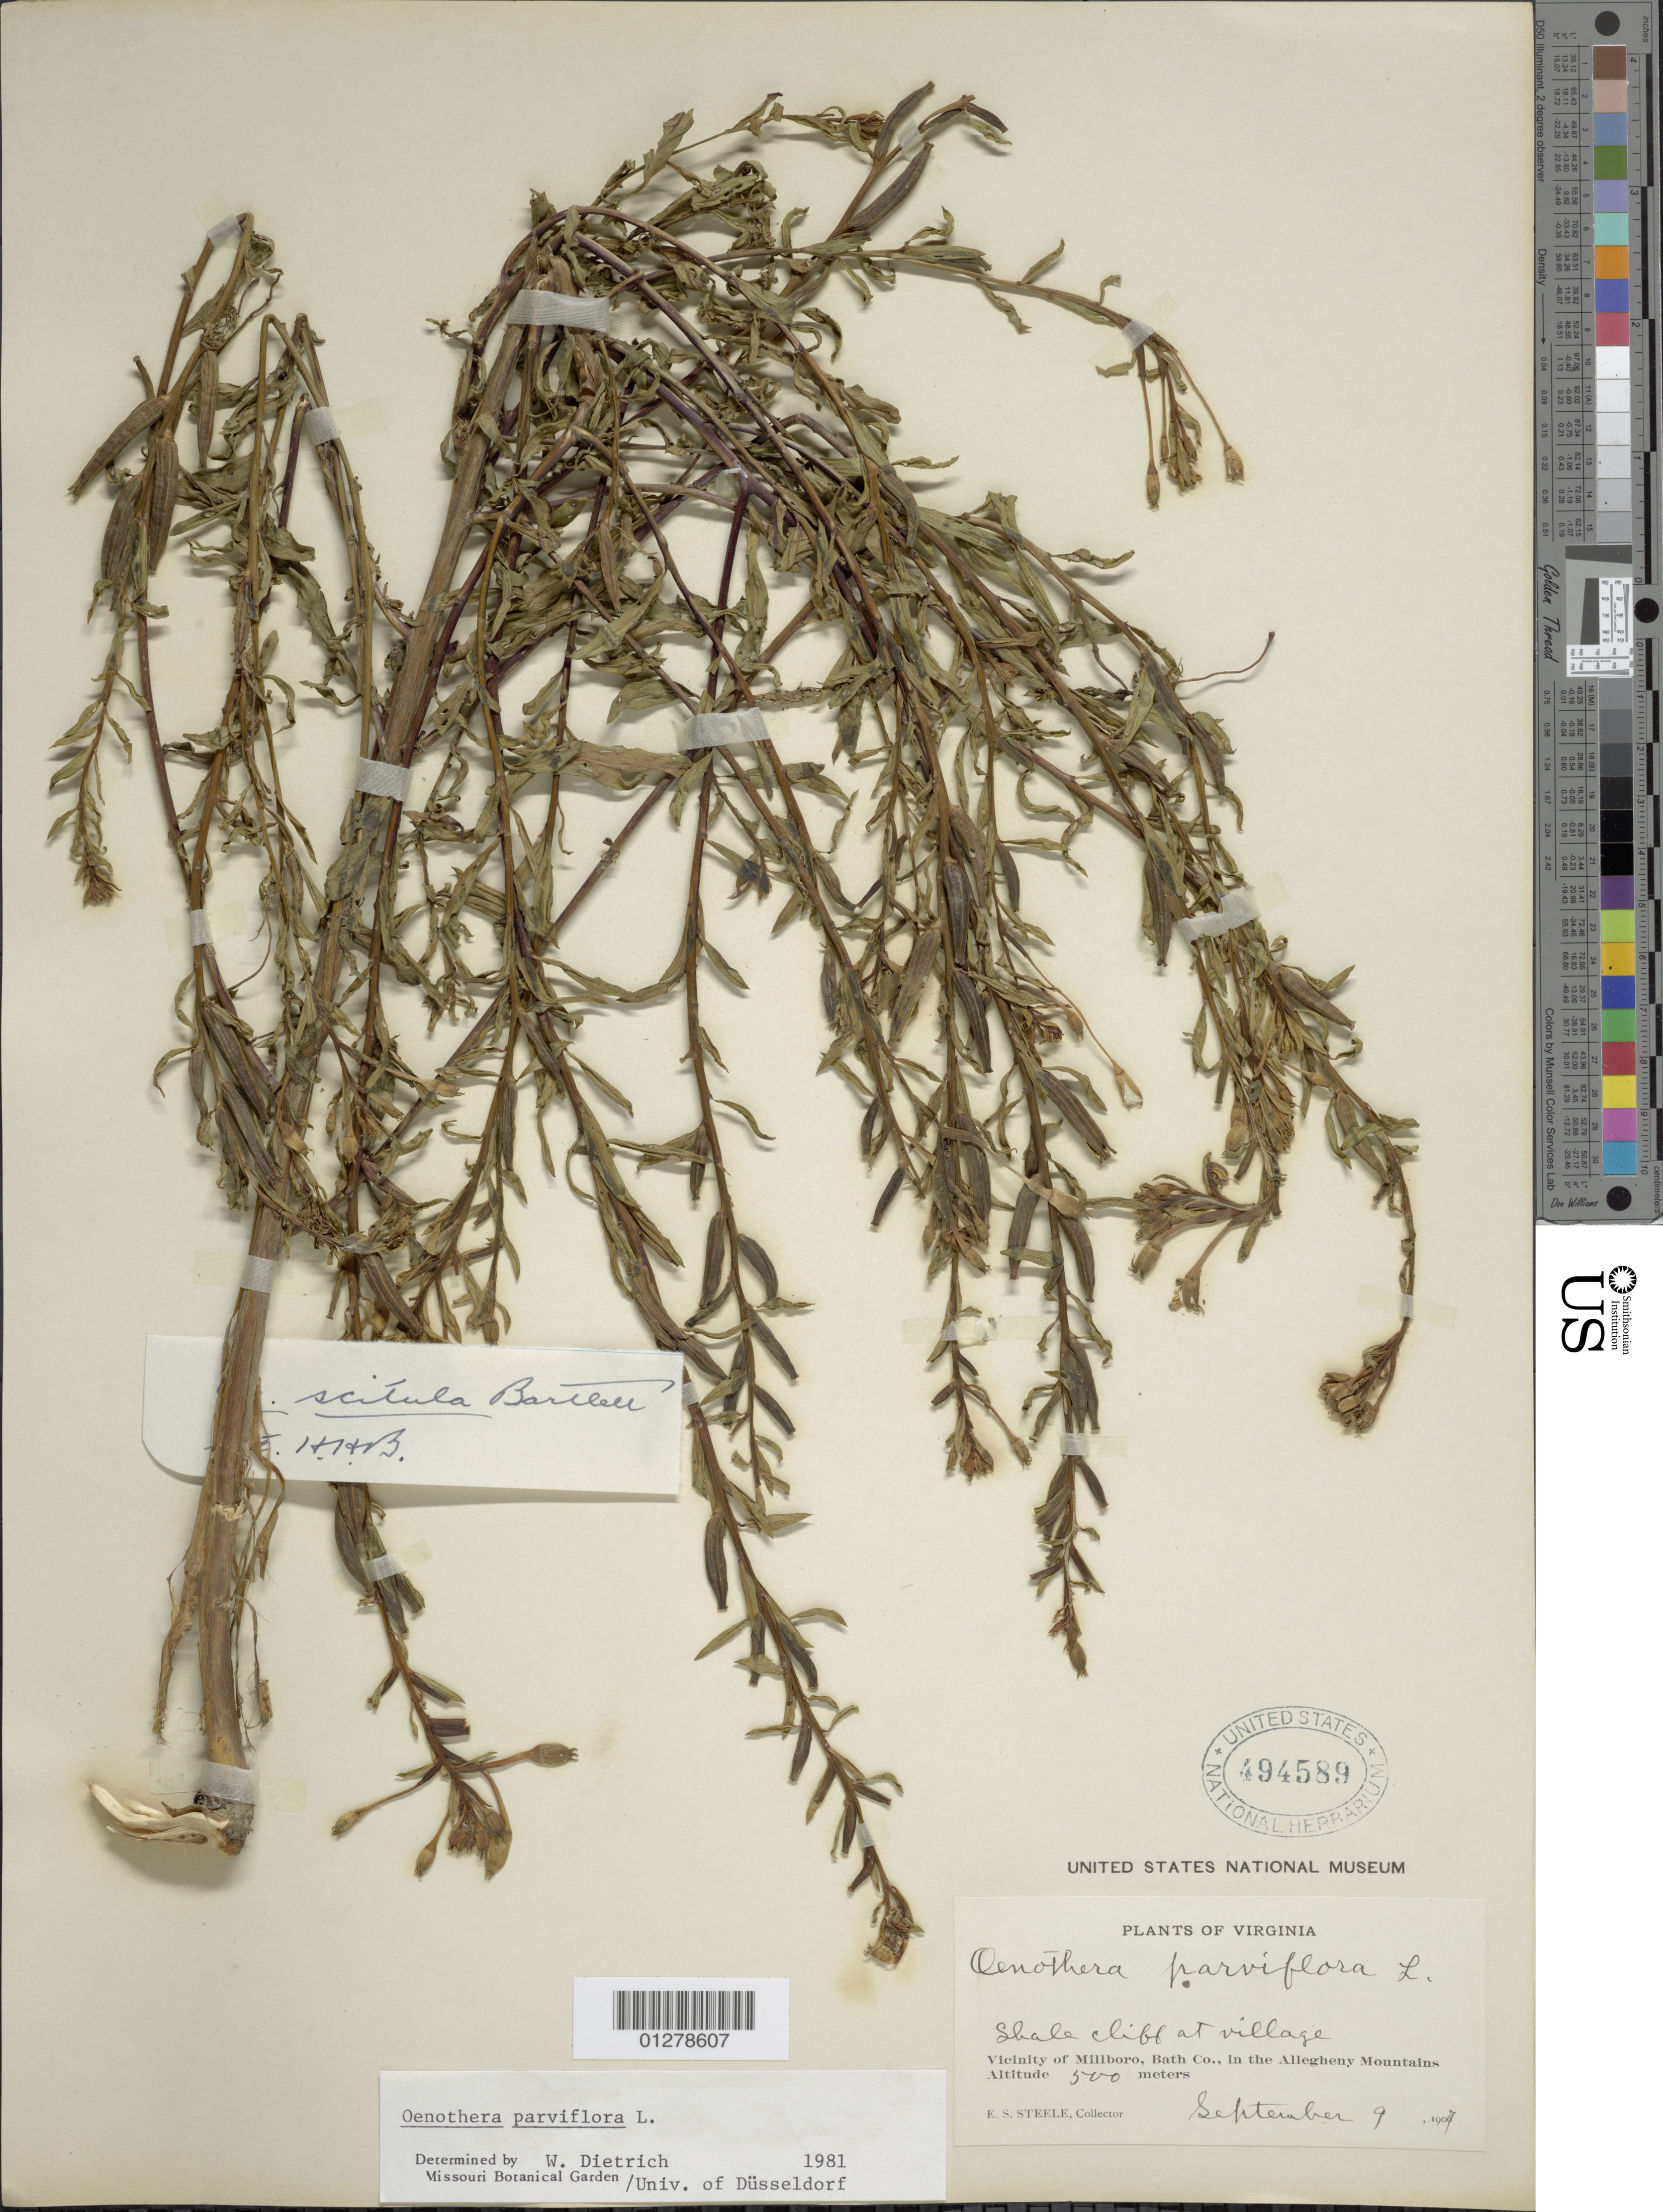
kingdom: Plantae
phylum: Tracheophyta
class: Magnoliopsida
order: Myrtales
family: Onagraceae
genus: Oenothera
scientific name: Oenothera parviflora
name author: L.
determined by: Munz, Philip A.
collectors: E. Steele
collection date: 1907-09-09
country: United States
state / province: Virginia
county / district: Bath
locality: Vicinity of Millboro, in the Allegheny Mts.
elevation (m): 500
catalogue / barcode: US 494589